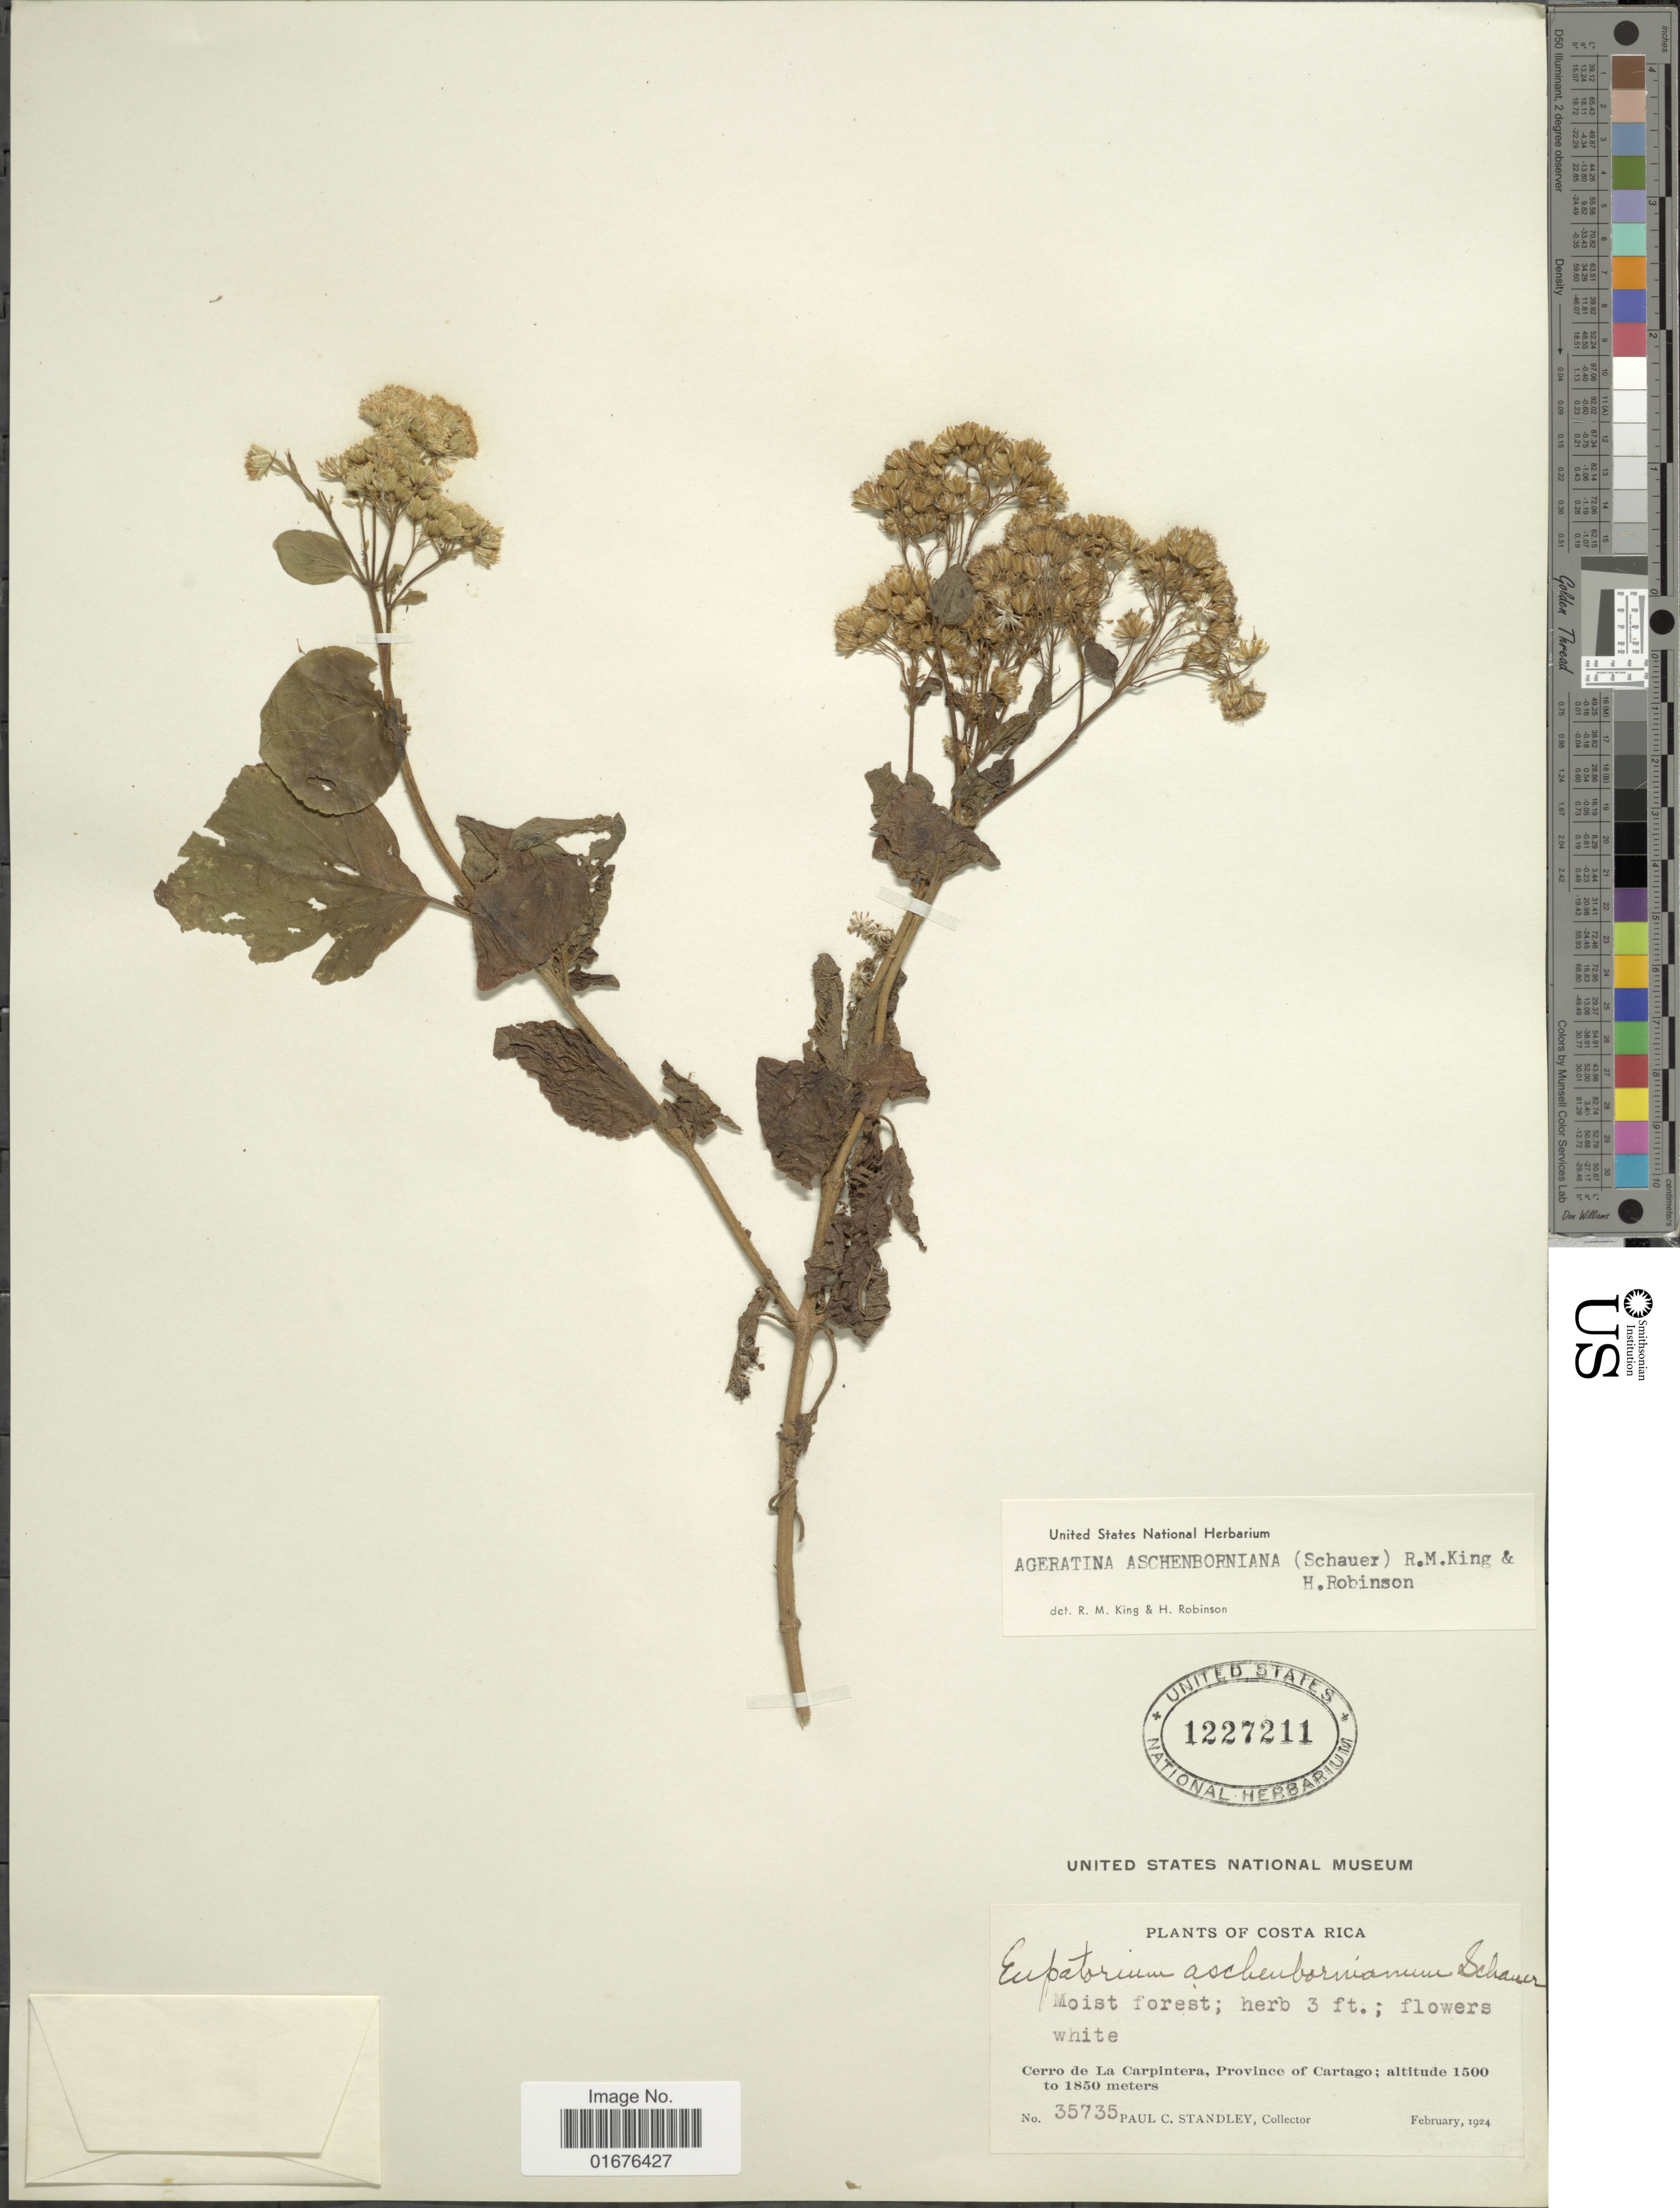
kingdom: Plantae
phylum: Tracheophyta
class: Magnoliopsida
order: Asterales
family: Asteraceae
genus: Ageratina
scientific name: Ageratina pichinchensis var. bustamenta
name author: (DC.) R.M. King & H. Rob.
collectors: P. C. Standley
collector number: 35735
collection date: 1924-02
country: Costa Rica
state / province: Cartago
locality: Moist forest, Cerro de La Carpintera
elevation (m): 1500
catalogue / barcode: US 1227211